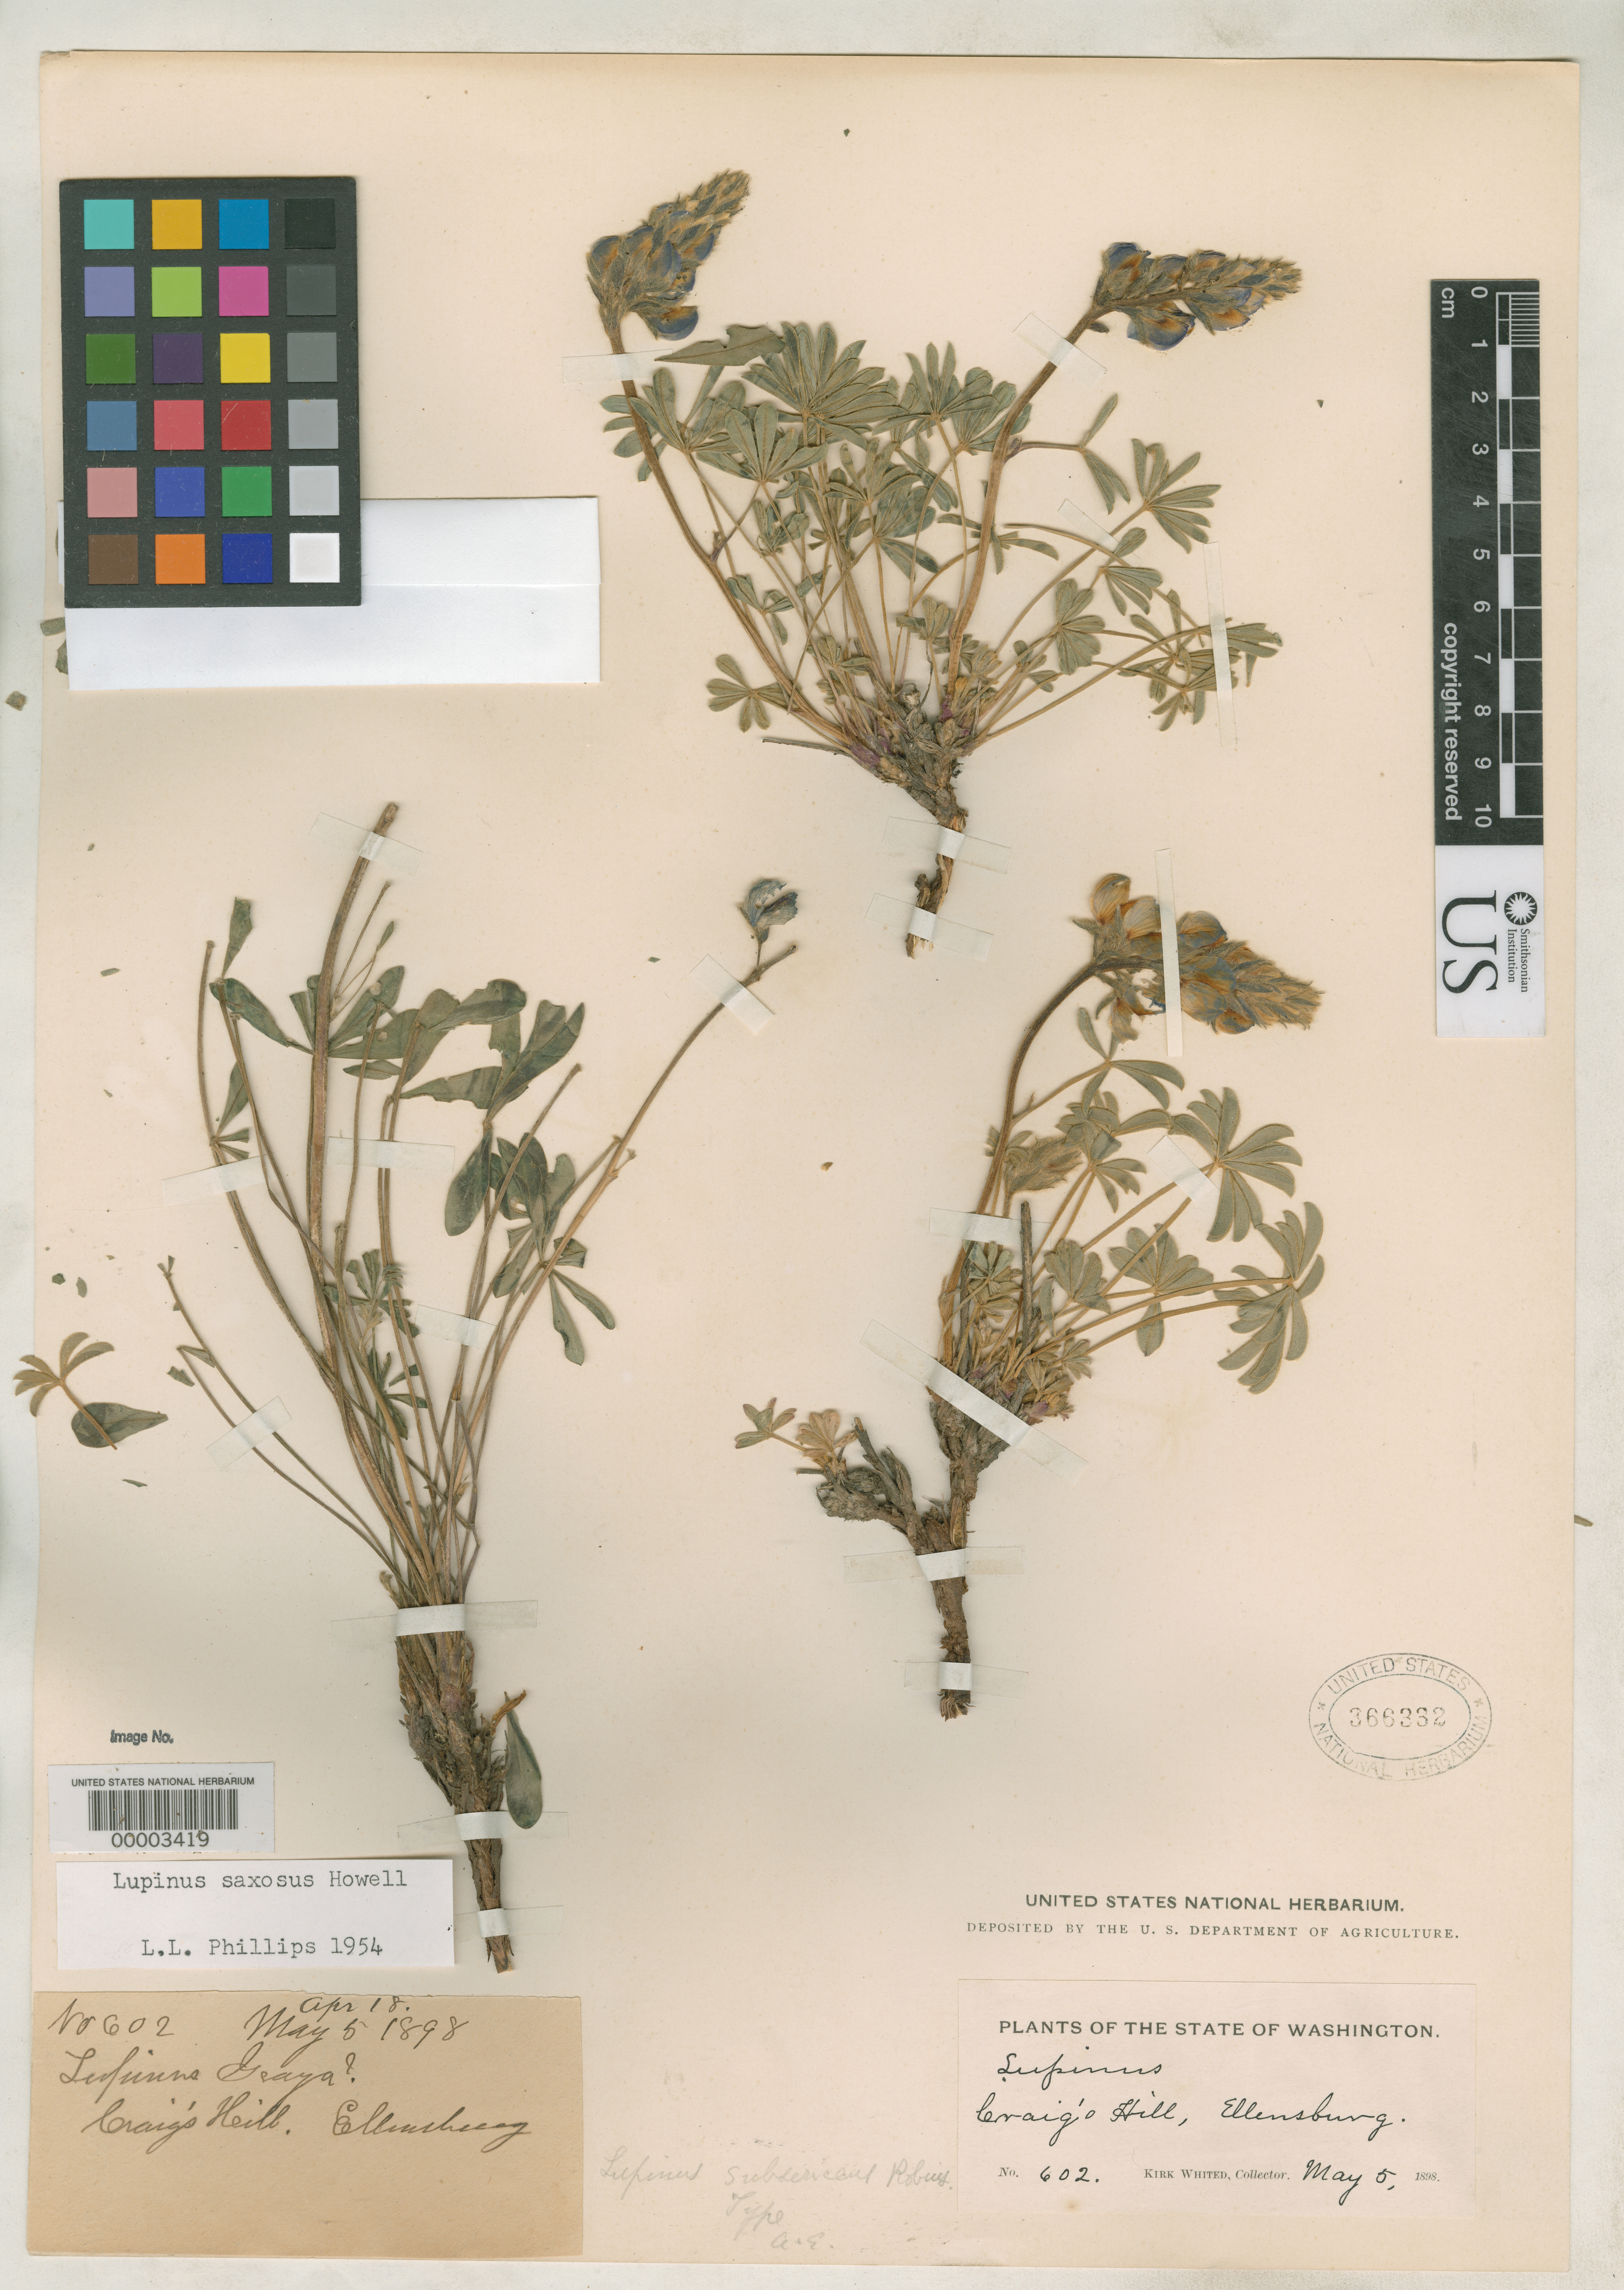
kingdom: Plantae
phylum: Tracheophyta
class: Magnoliopsida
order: Fabales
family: Fabaceae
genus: Lupinus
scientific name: Lupinus subsericeus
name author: B.L. Rob.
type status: Isosyntype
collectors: K. Whited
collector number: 602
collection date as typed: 05 May 1898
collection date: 1898-05-05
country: United States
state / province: Washington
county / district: Kittitas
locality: Ellensburg, Craig's Hill.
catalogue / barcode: US 366332